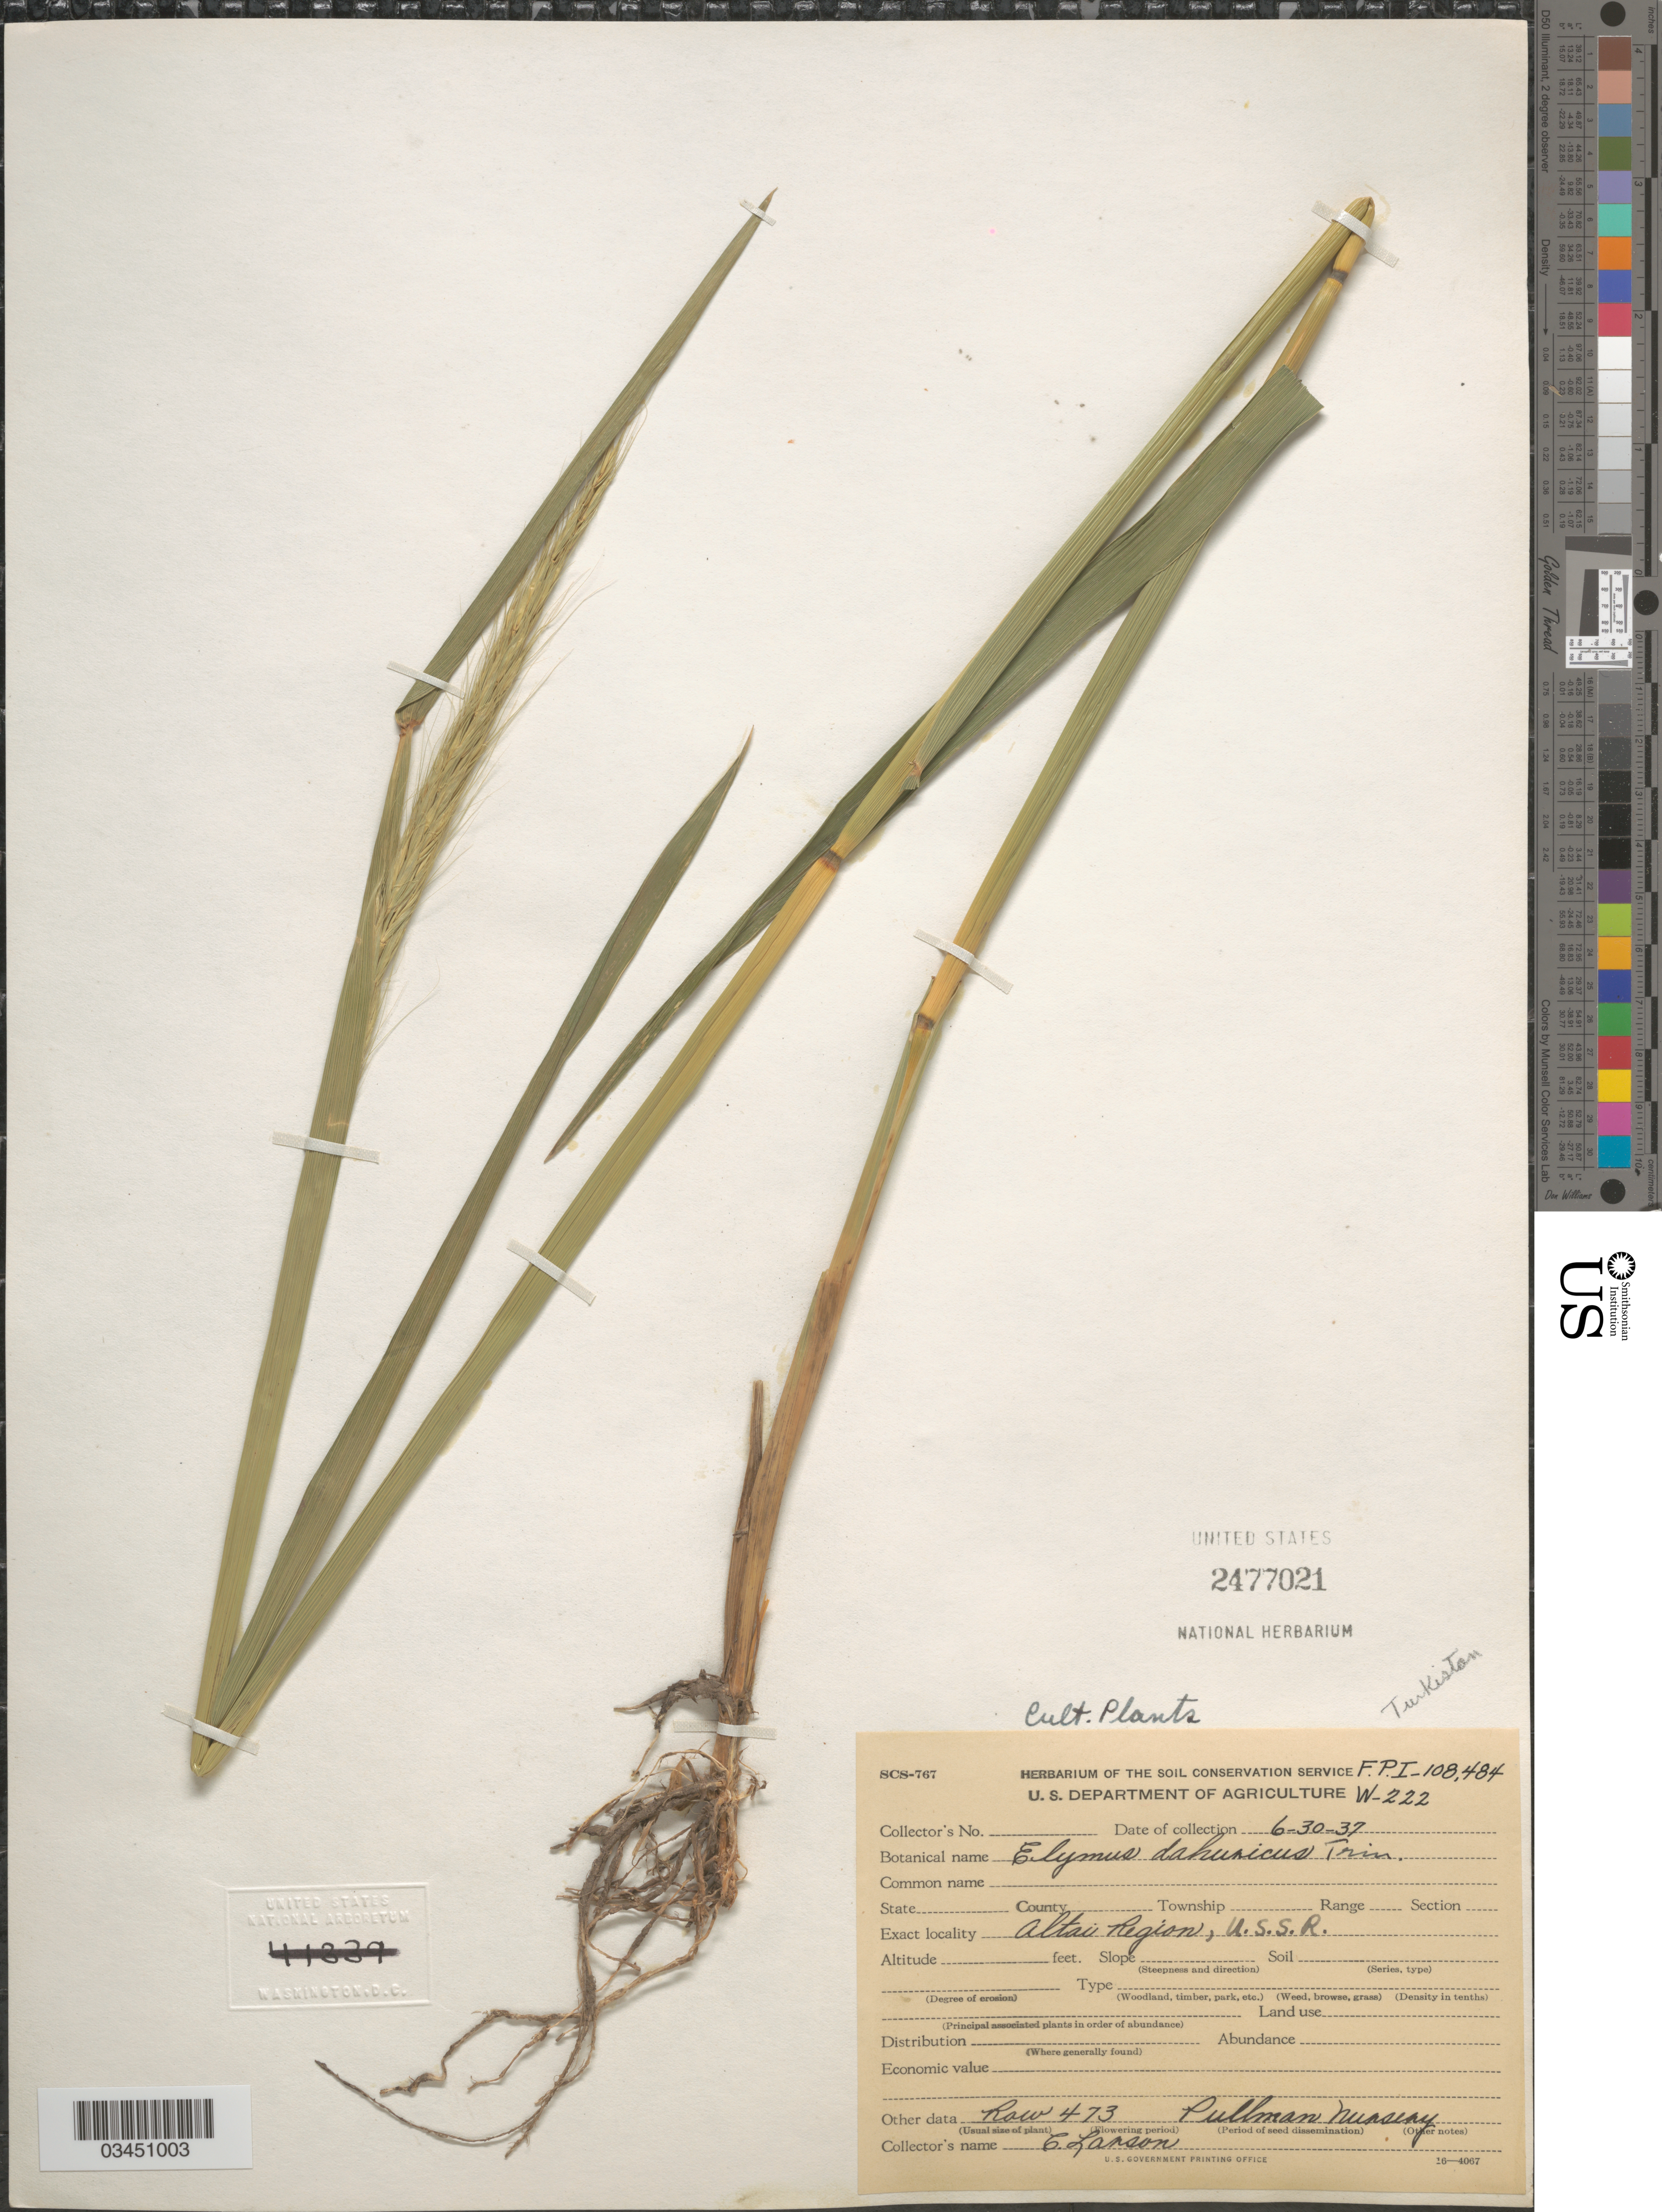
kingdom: Plantae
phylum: Tracheophyta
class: Liliopsida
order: Poales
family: Poaceae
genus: Elymus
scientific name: Elymus dahuricus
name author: Turcz. ex Griseb.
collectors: C. Larson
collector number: W-222/FPI-108484?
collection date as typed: Transcribed d/m/y: 30/6/37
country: United States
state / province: Washington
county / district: Whitman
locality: Row 473 Pullman Nursery.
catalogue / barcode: US 2477021